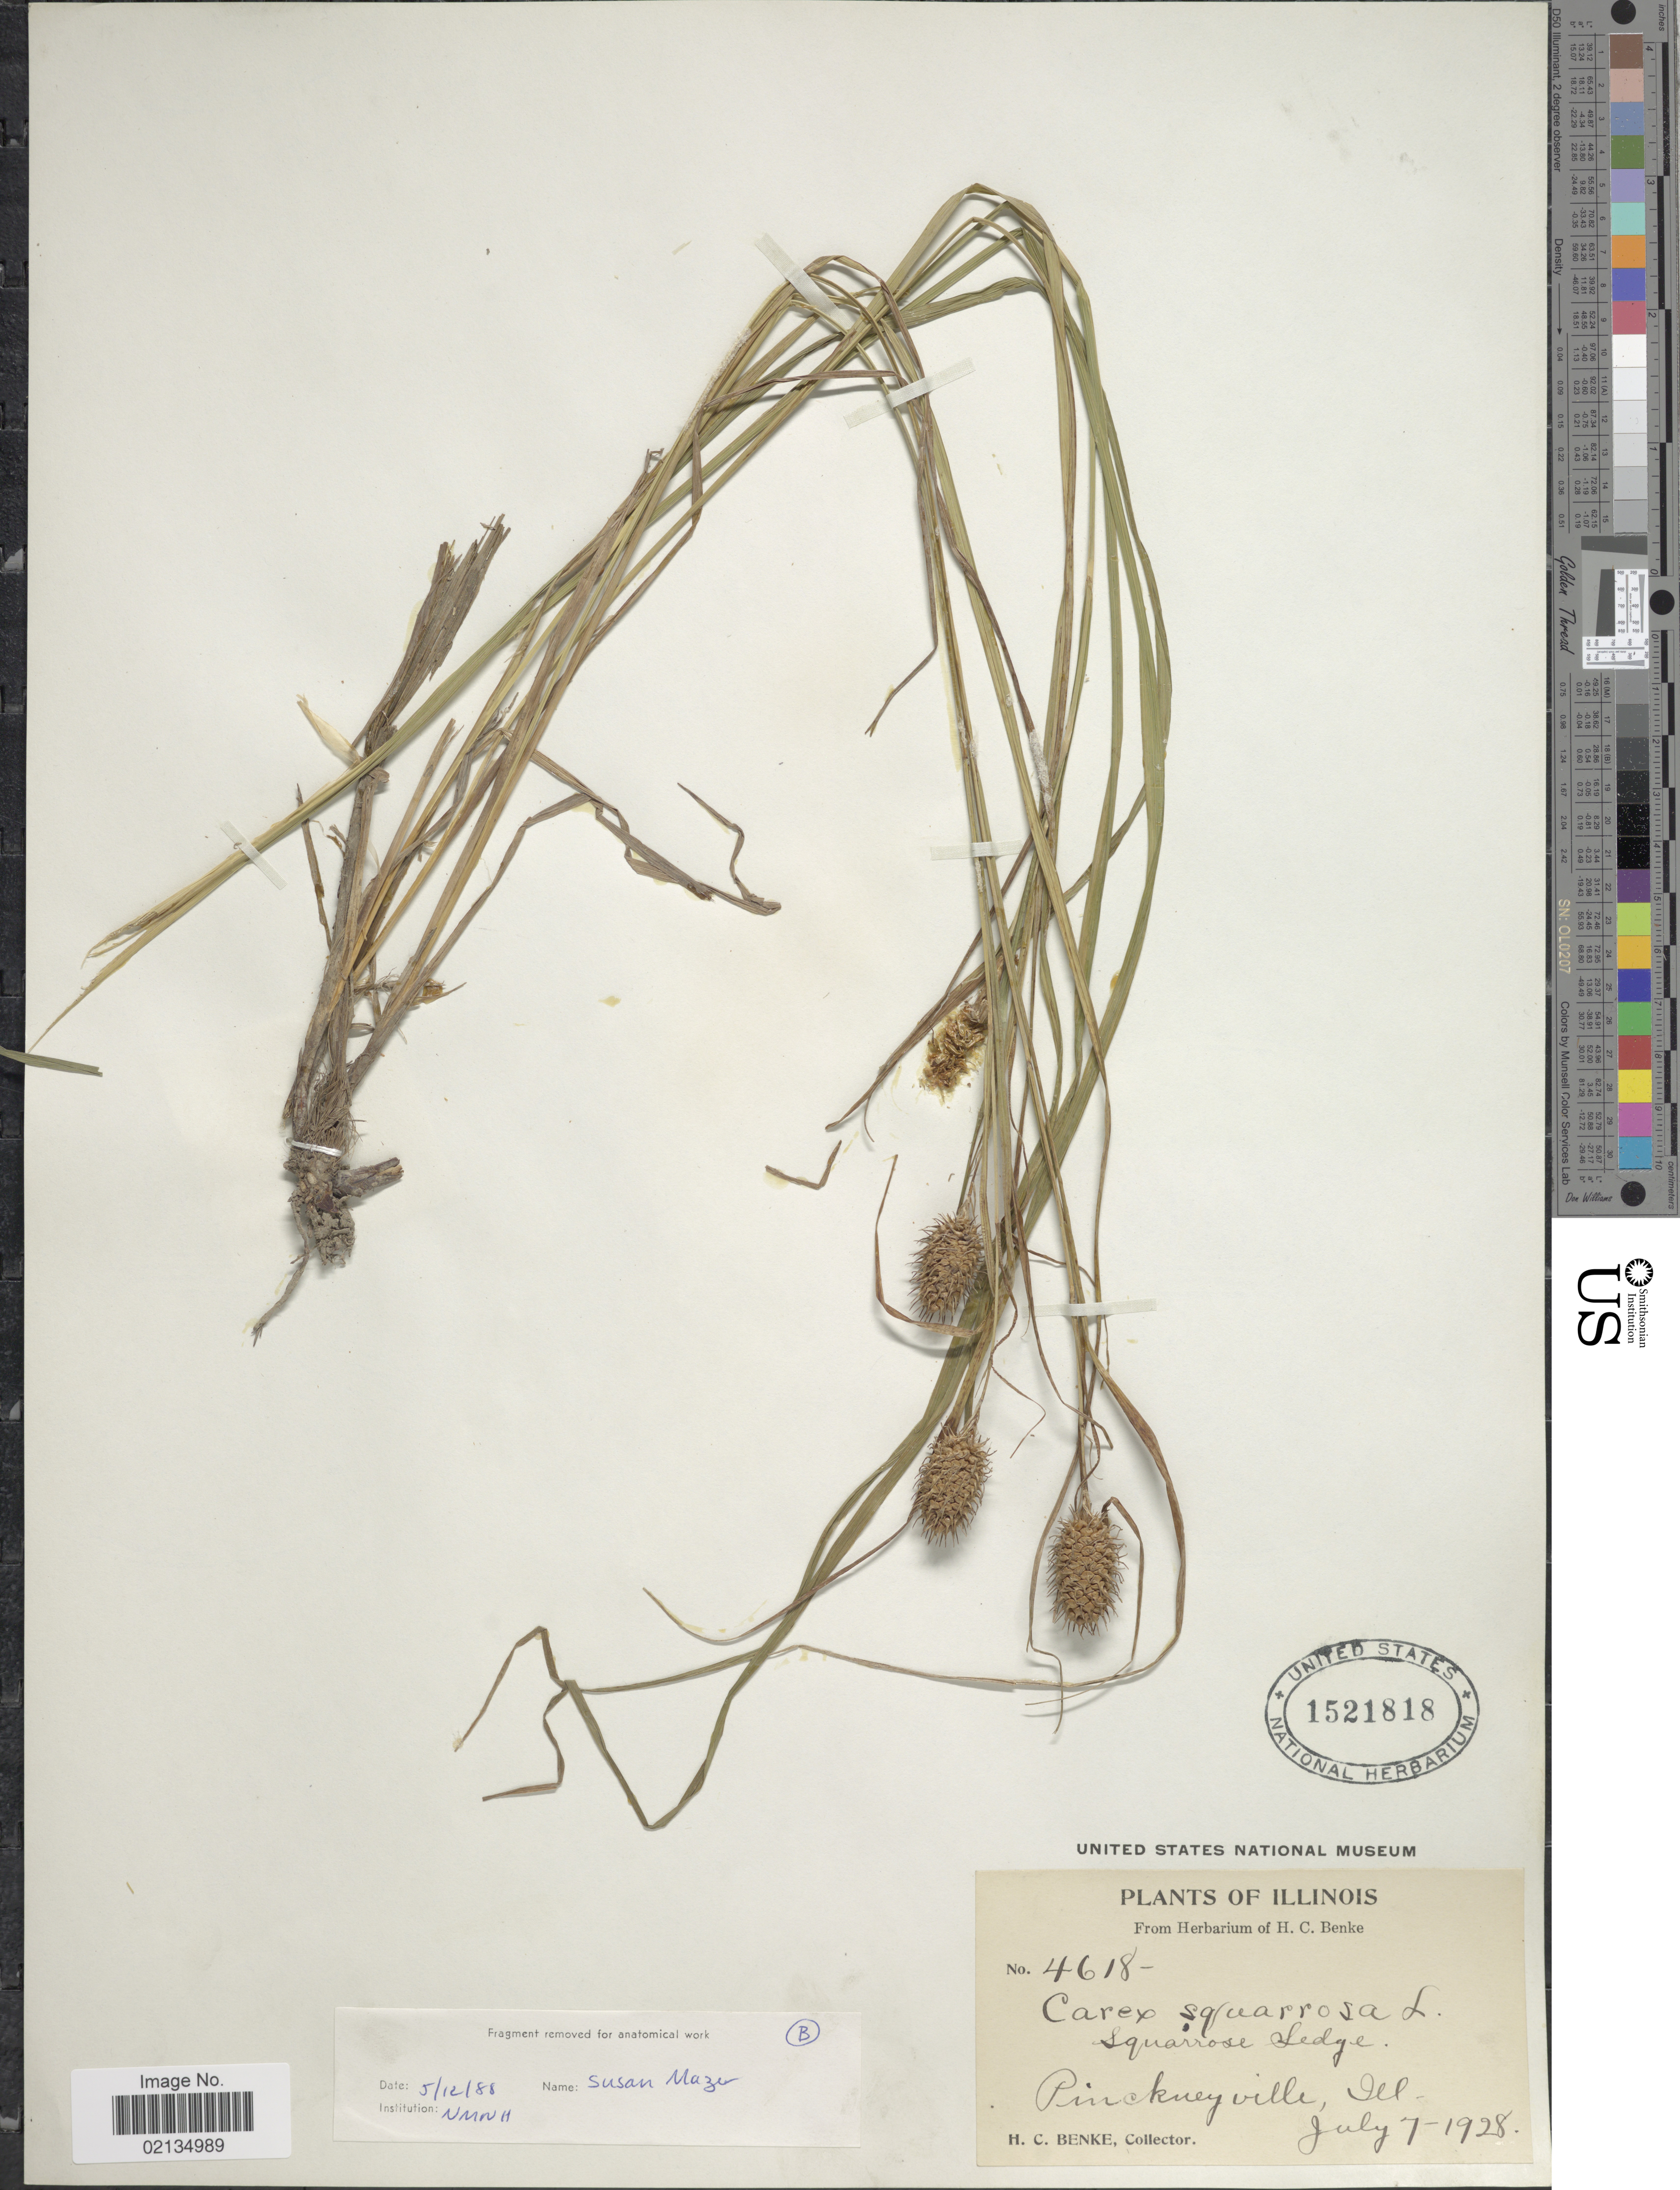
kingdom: Plantae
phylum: Tracheophyta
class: Liliopsida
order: Poales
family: Cyperaceae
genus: Carex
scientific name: Carex squarrosa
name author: L.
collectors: H. Benke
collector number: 4618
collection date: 1928-07-07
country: United States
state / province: Illinois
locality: Illinois, Pinckneyville, Ill.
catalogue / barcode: US 1521818